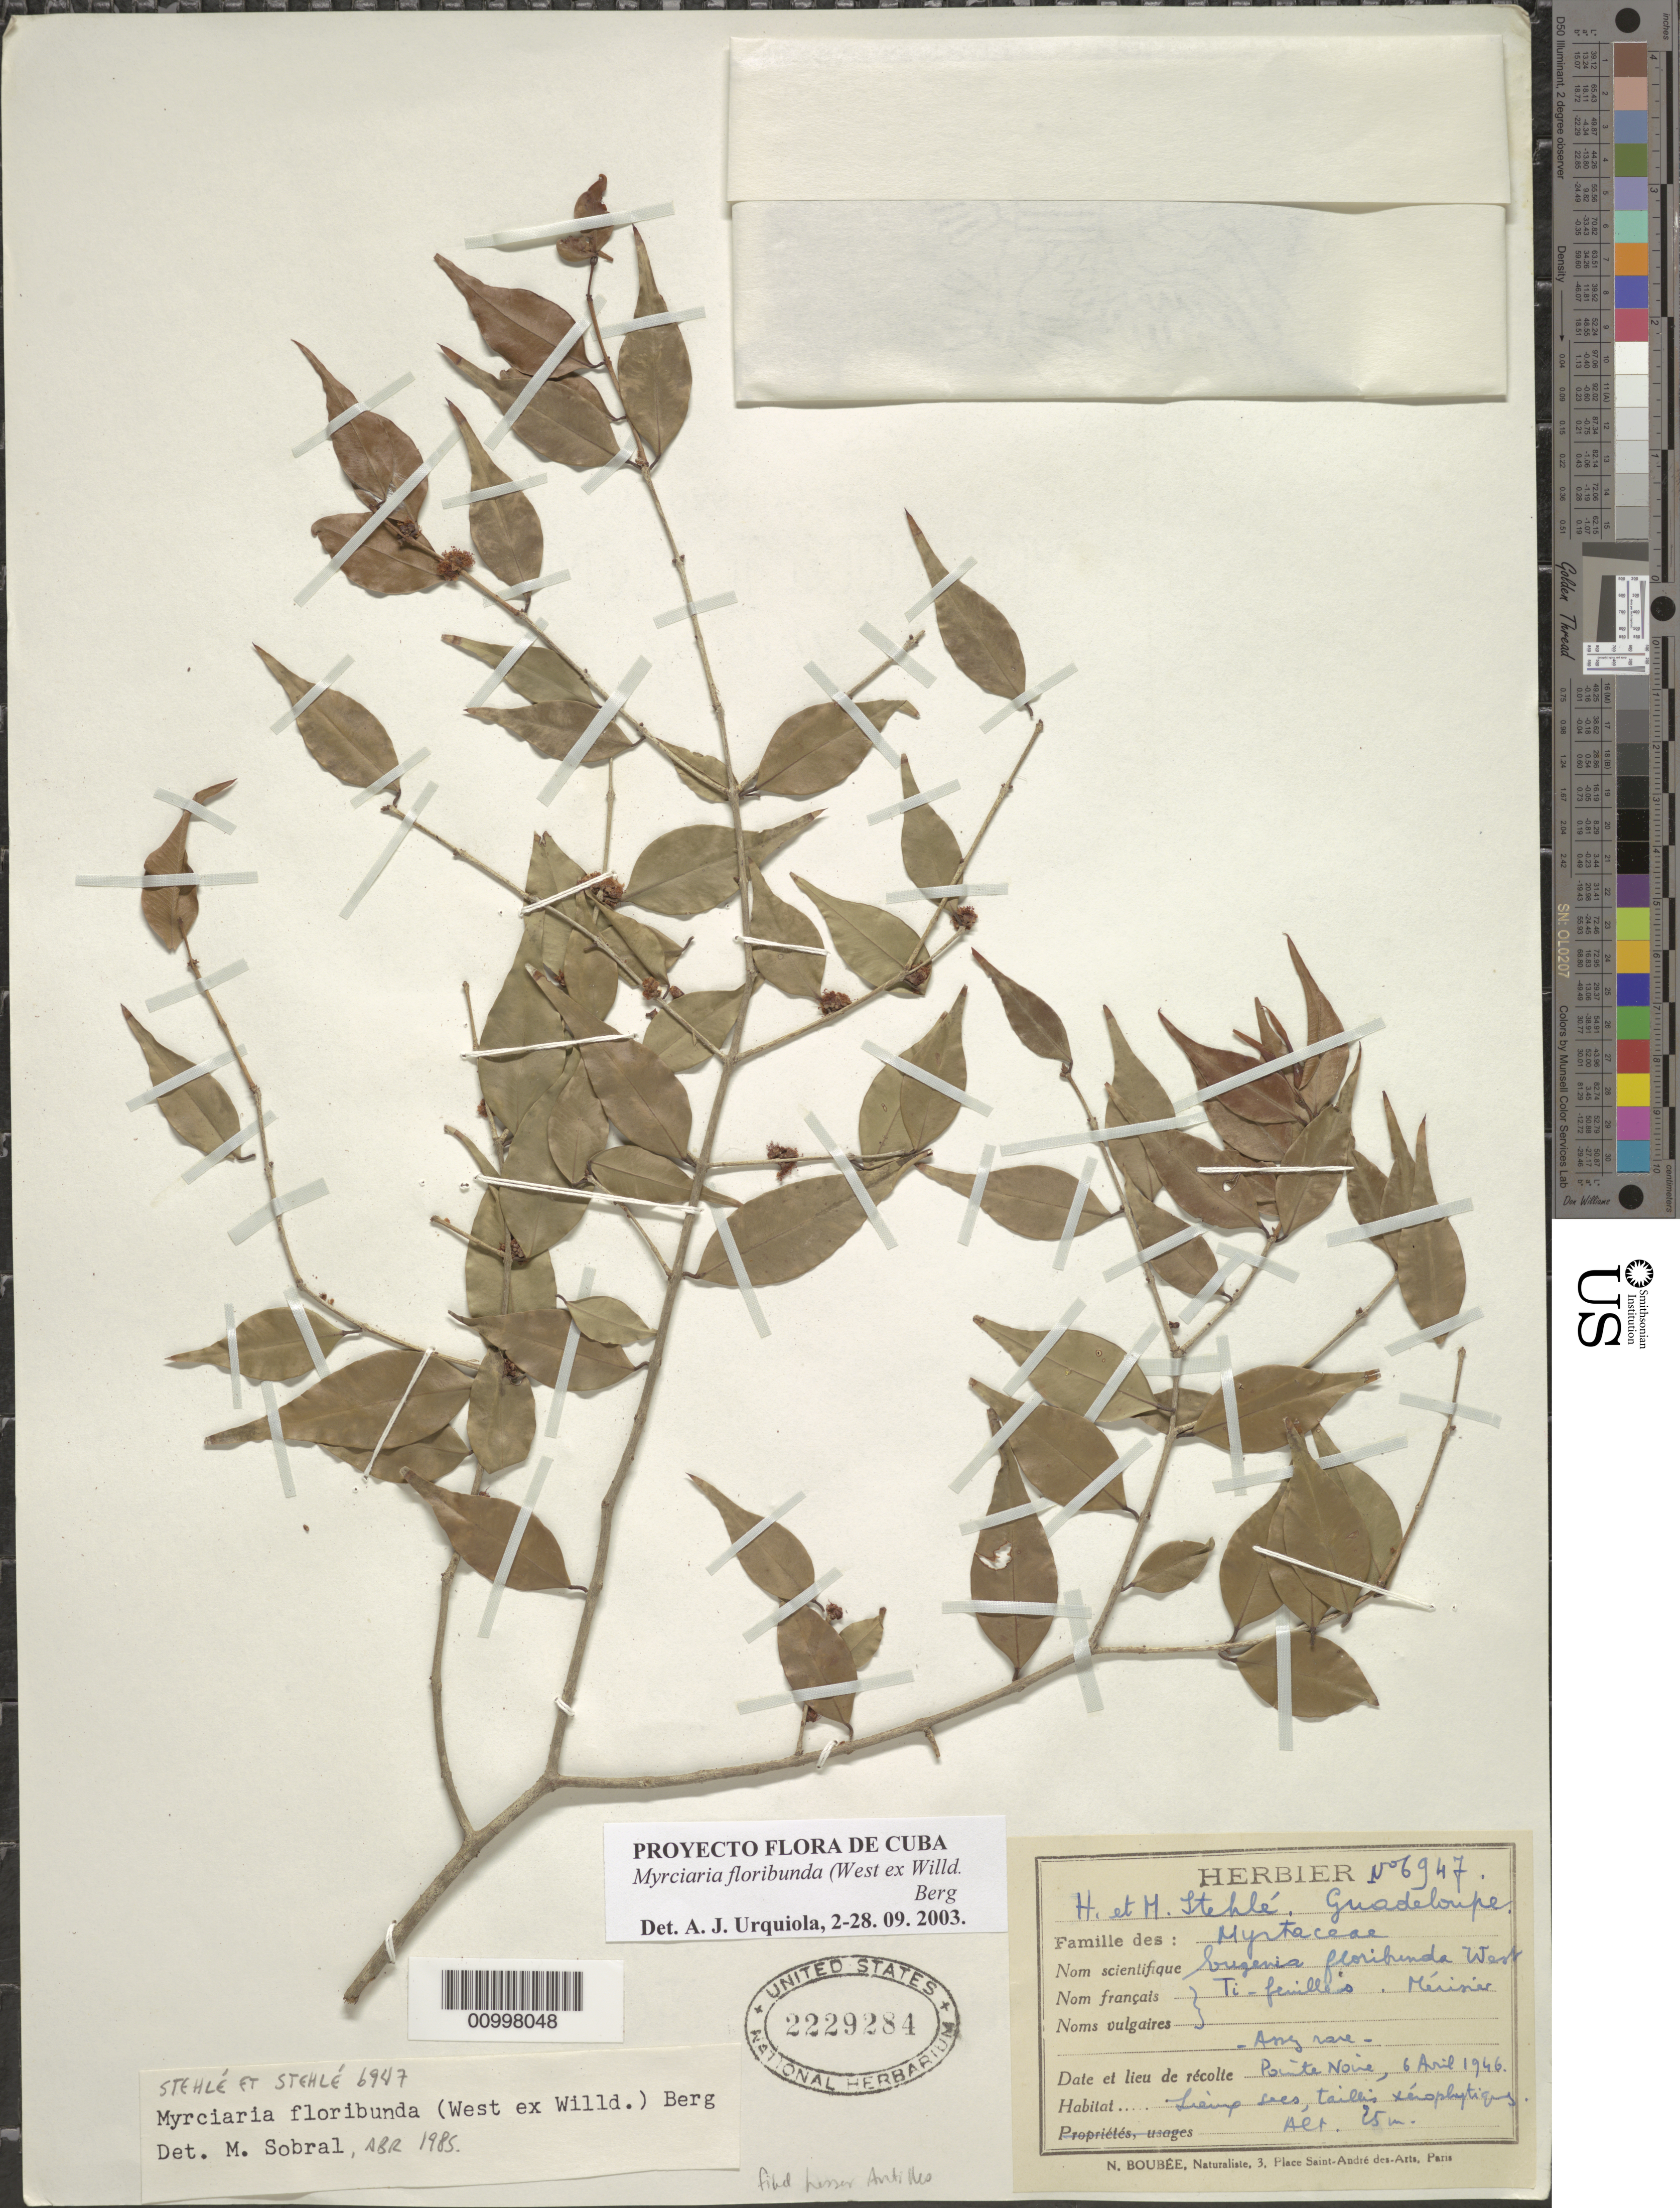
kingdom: Plantae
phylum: Tracheophyta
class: Magnoliopsida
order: Myrtales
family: Myrtaceae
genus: Myrciaria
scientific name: Myrciaria floribunda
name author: (H. West ex Willd.) O. Berg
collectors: H. Stehlé & M. Stehlé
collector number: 6947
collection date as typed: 06 Apr 1946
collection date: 1946-04-06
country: Guadeloupe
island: Basse Terre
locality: Pointe-Noire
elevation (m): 25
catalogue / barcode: US 2229284